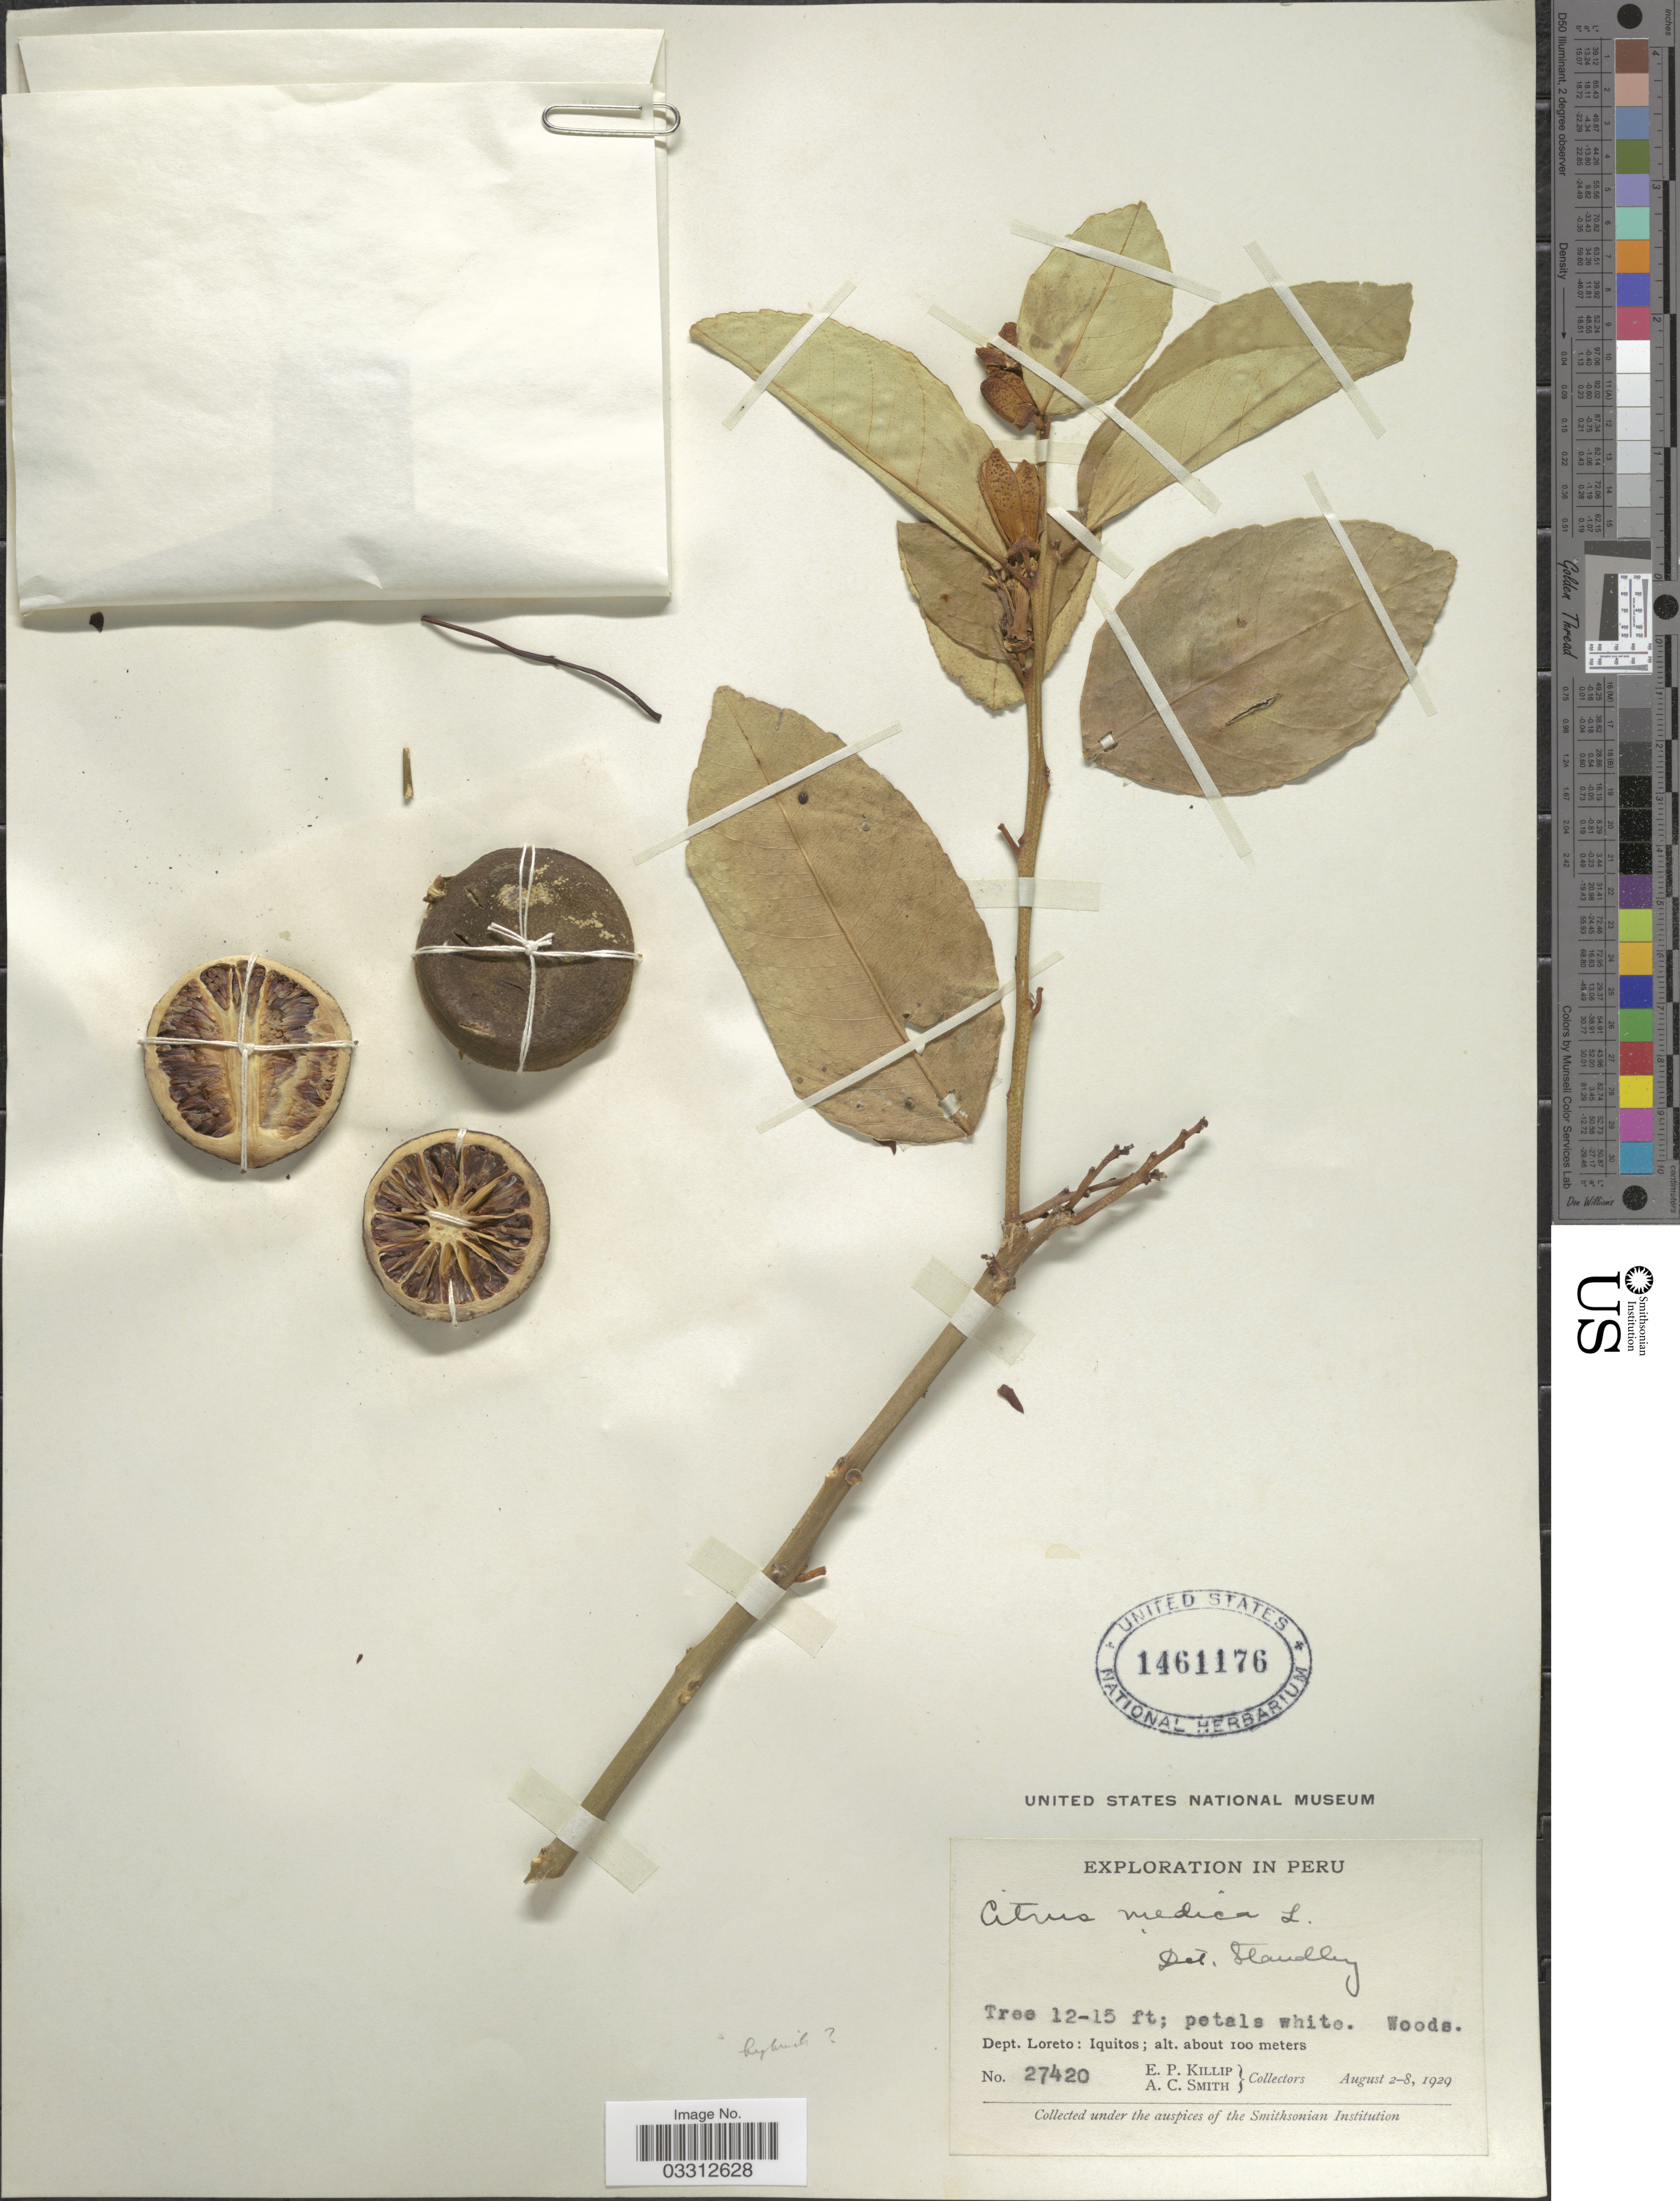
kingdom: Plantae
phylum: Tracheophyta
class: Magnoliopsida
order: Sapindales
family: Rutaceae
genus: Citrus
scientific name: Citrus medica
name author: L.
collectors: E. P. Killip & A. C. Smith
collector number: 27420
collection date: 1929-08-02/1929-08-08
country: Peru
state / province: Loreto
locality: Dept. Loreto: Iquitos.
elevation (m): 100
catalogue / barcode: US 1461176